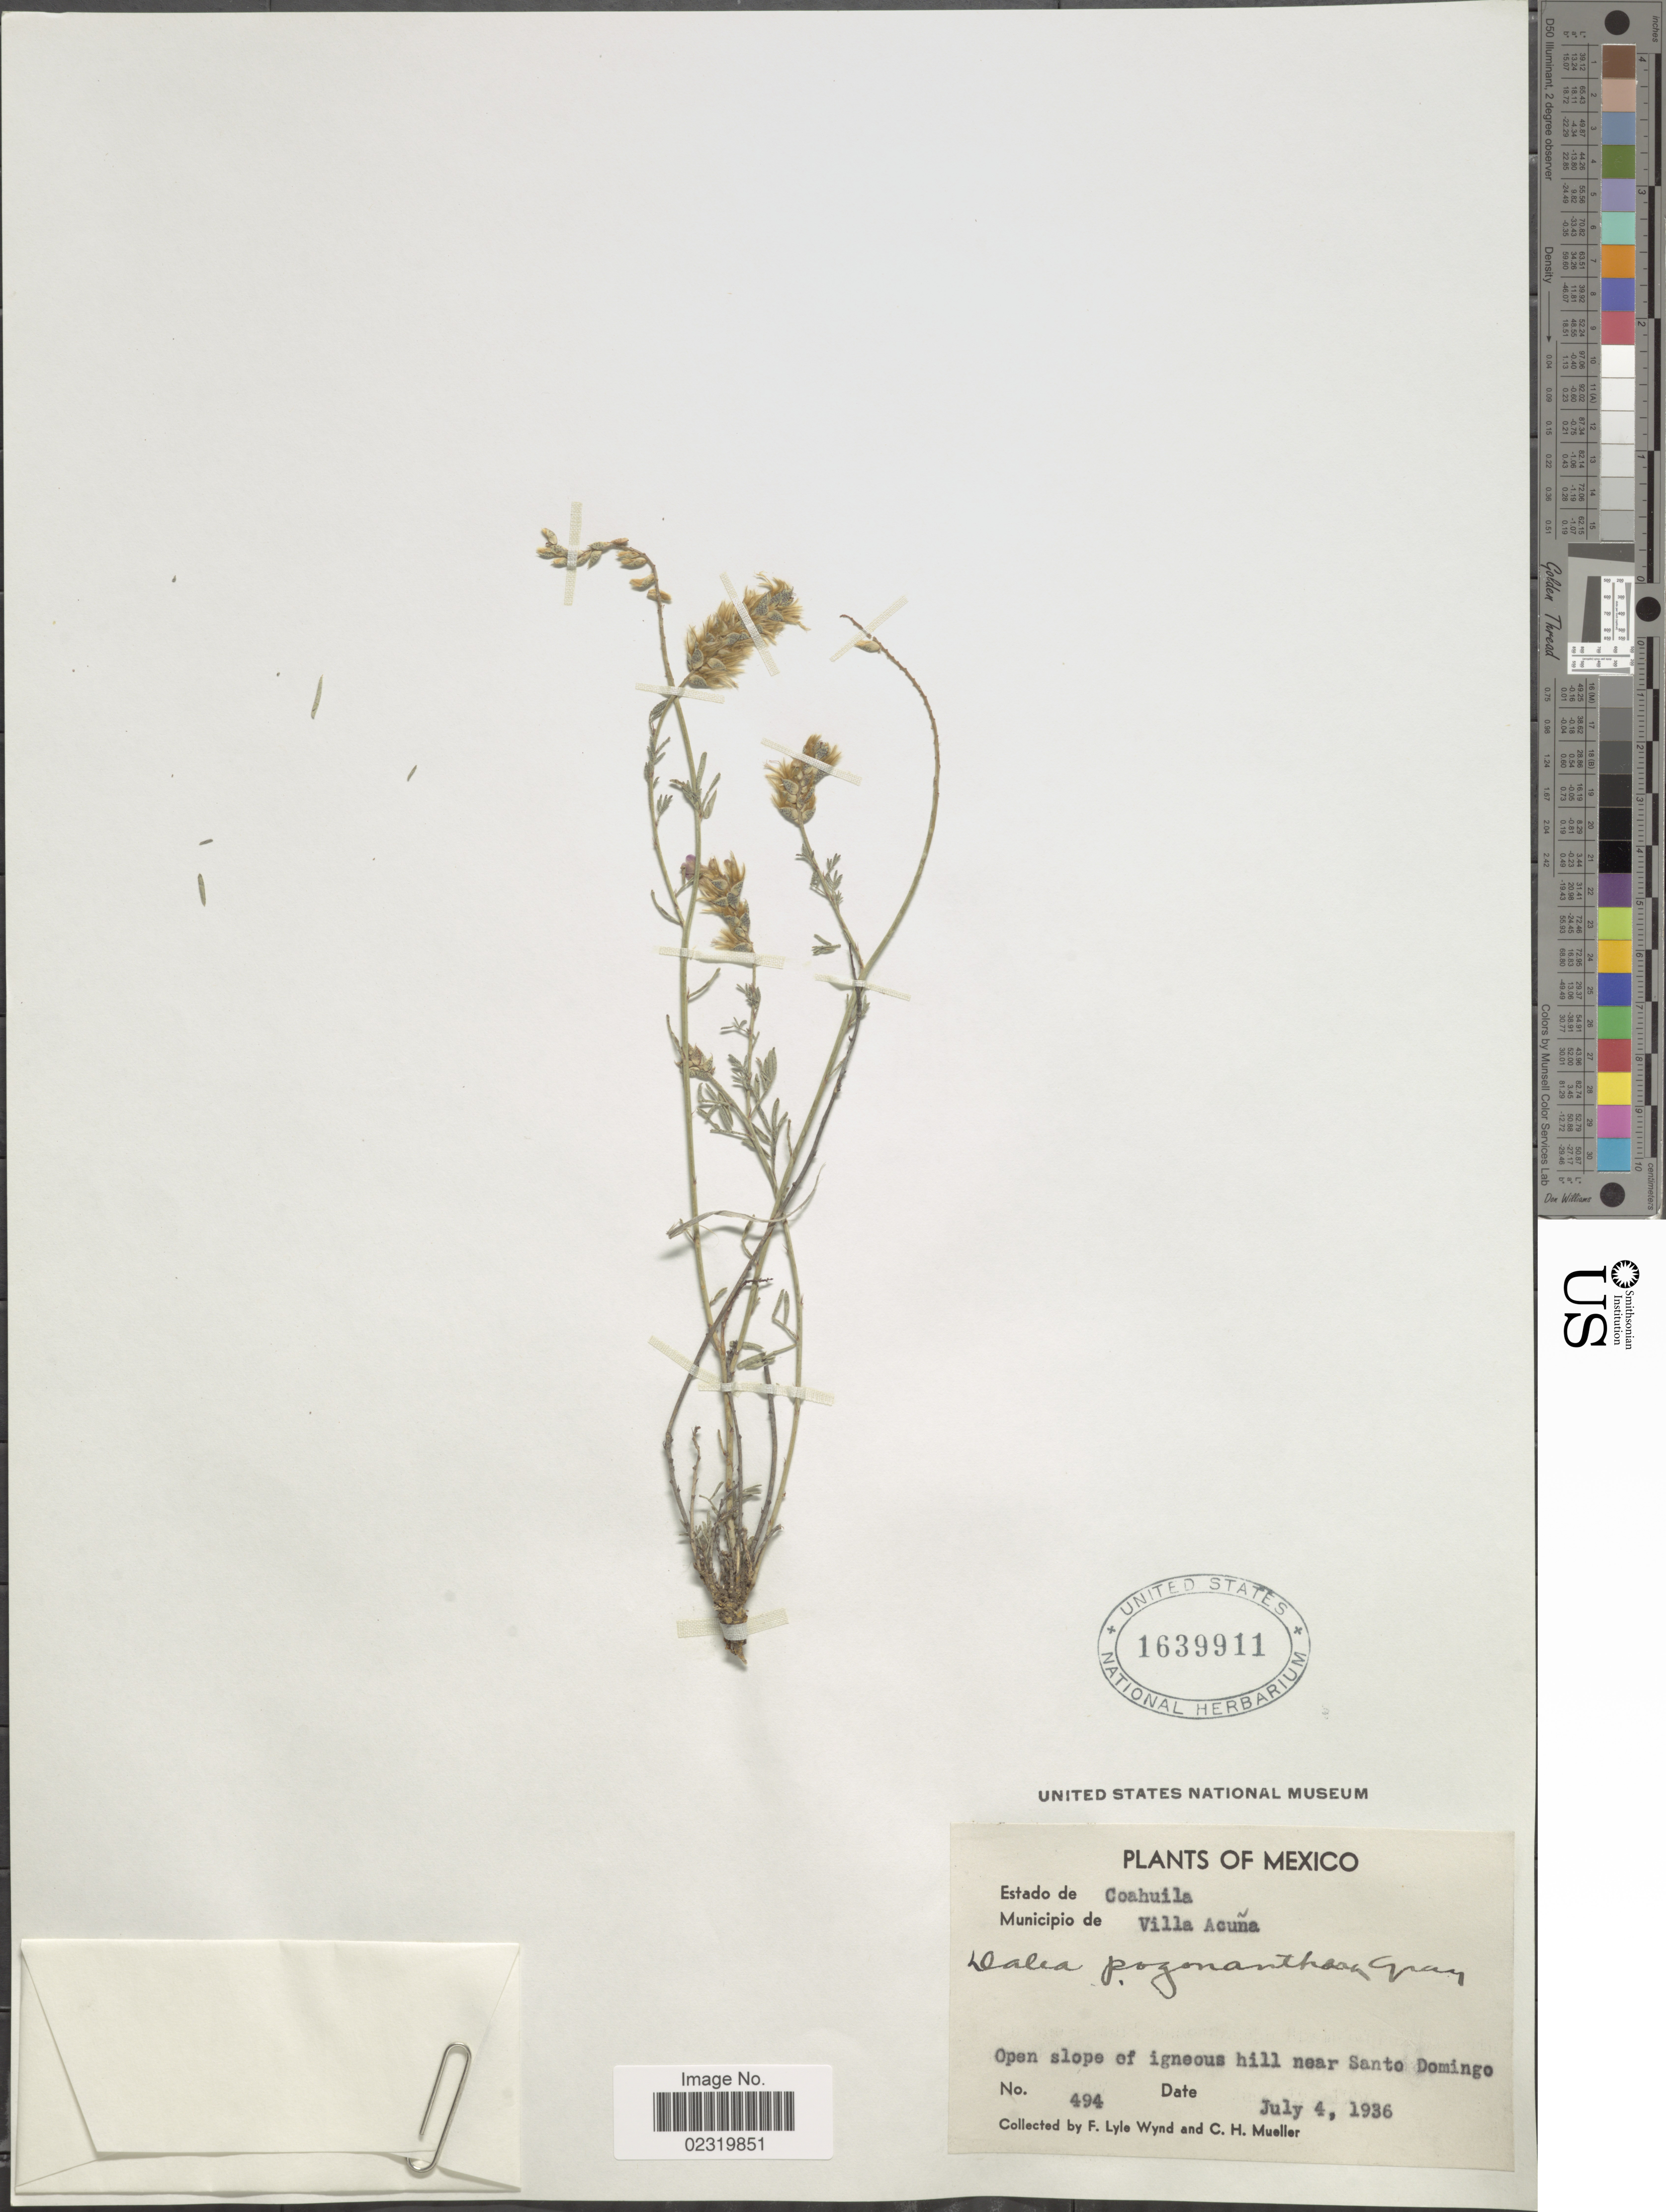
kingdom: Plantae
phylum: Tracheophyta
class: Magnoliopsida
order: Fabales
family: Fabaceae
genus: Dalea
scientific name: Dalea pogonathera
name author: A. Gray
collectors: F. L. Wynd & C. H. Mueller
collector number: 494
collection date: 1936-07-04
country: Mexico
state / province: Coahuila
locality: Municipio de Villa Acuña. near Santo Domingo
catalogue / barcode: US 1639911